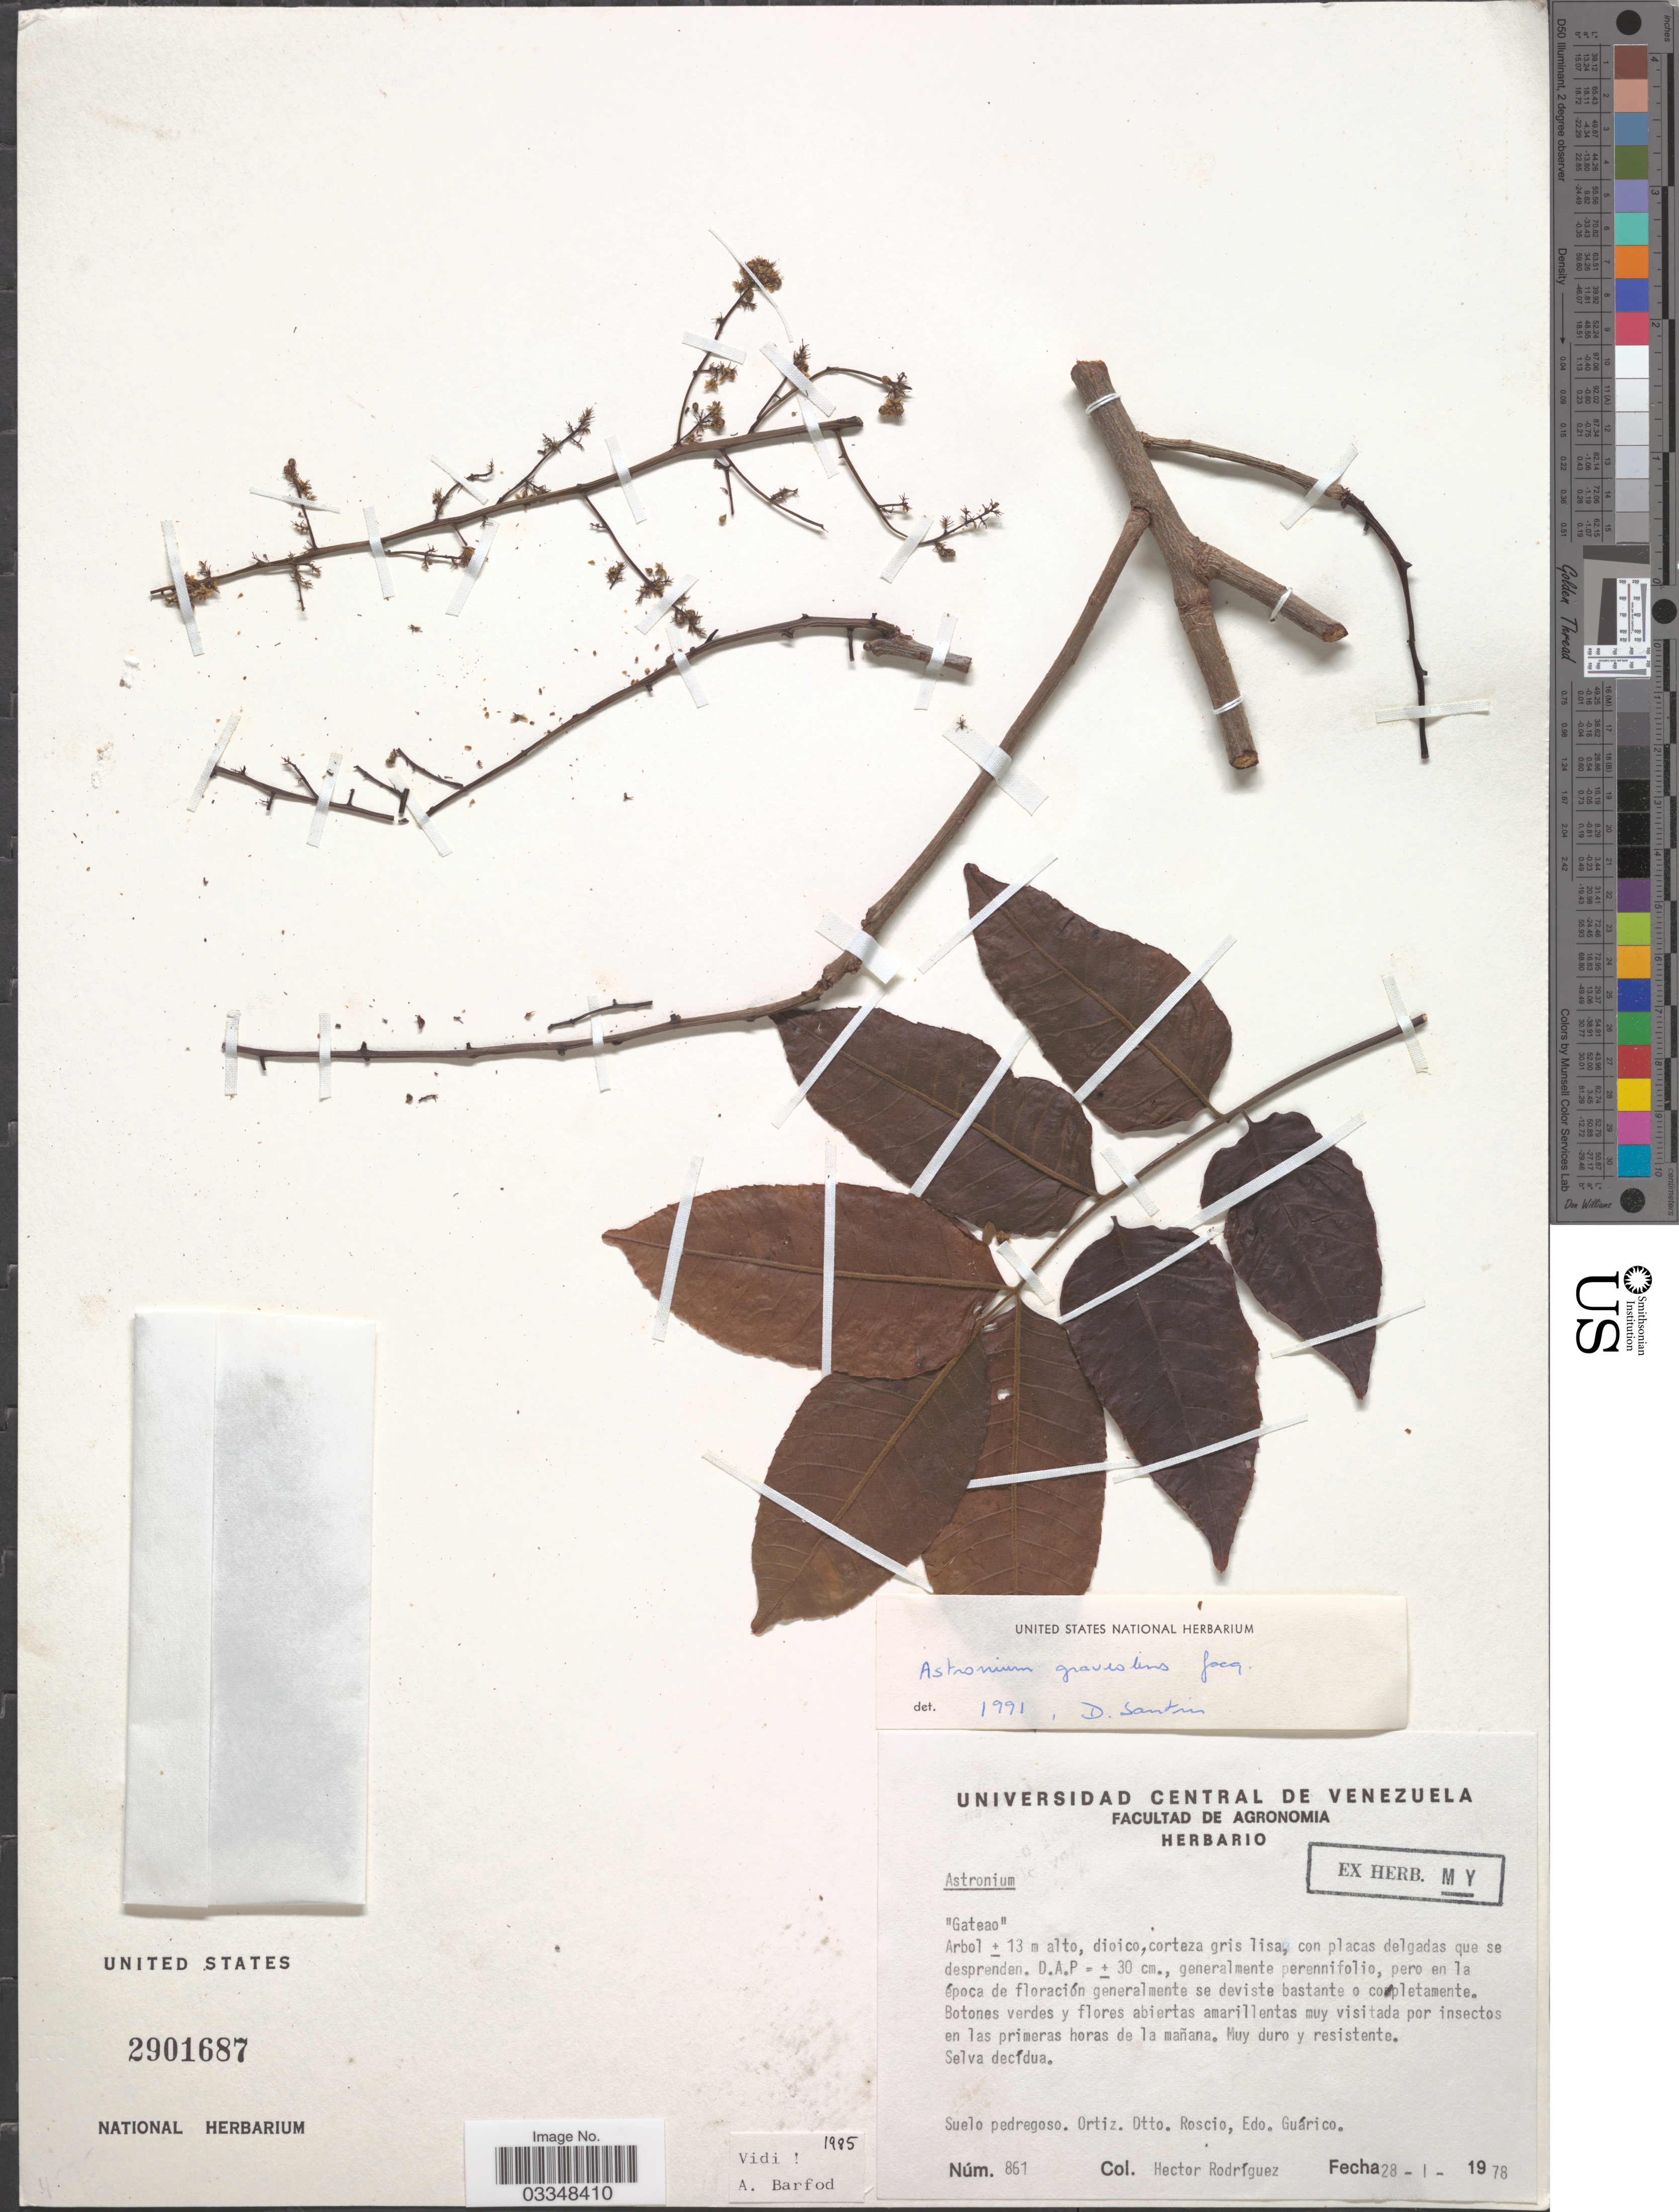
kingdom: Plantae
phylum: Tracheophyta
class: Magnoliopsida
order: Sapindales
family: Anacardiaceae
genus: Astronium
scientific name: Astronium graveolens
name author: Jacq.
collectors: H. Rodríguez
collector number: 861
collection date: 1978-01-28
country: Venezuela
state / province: Guárico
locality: Suelo pedregoso. Ortiz. Dtto. Roscio.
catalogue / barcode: US 2901687